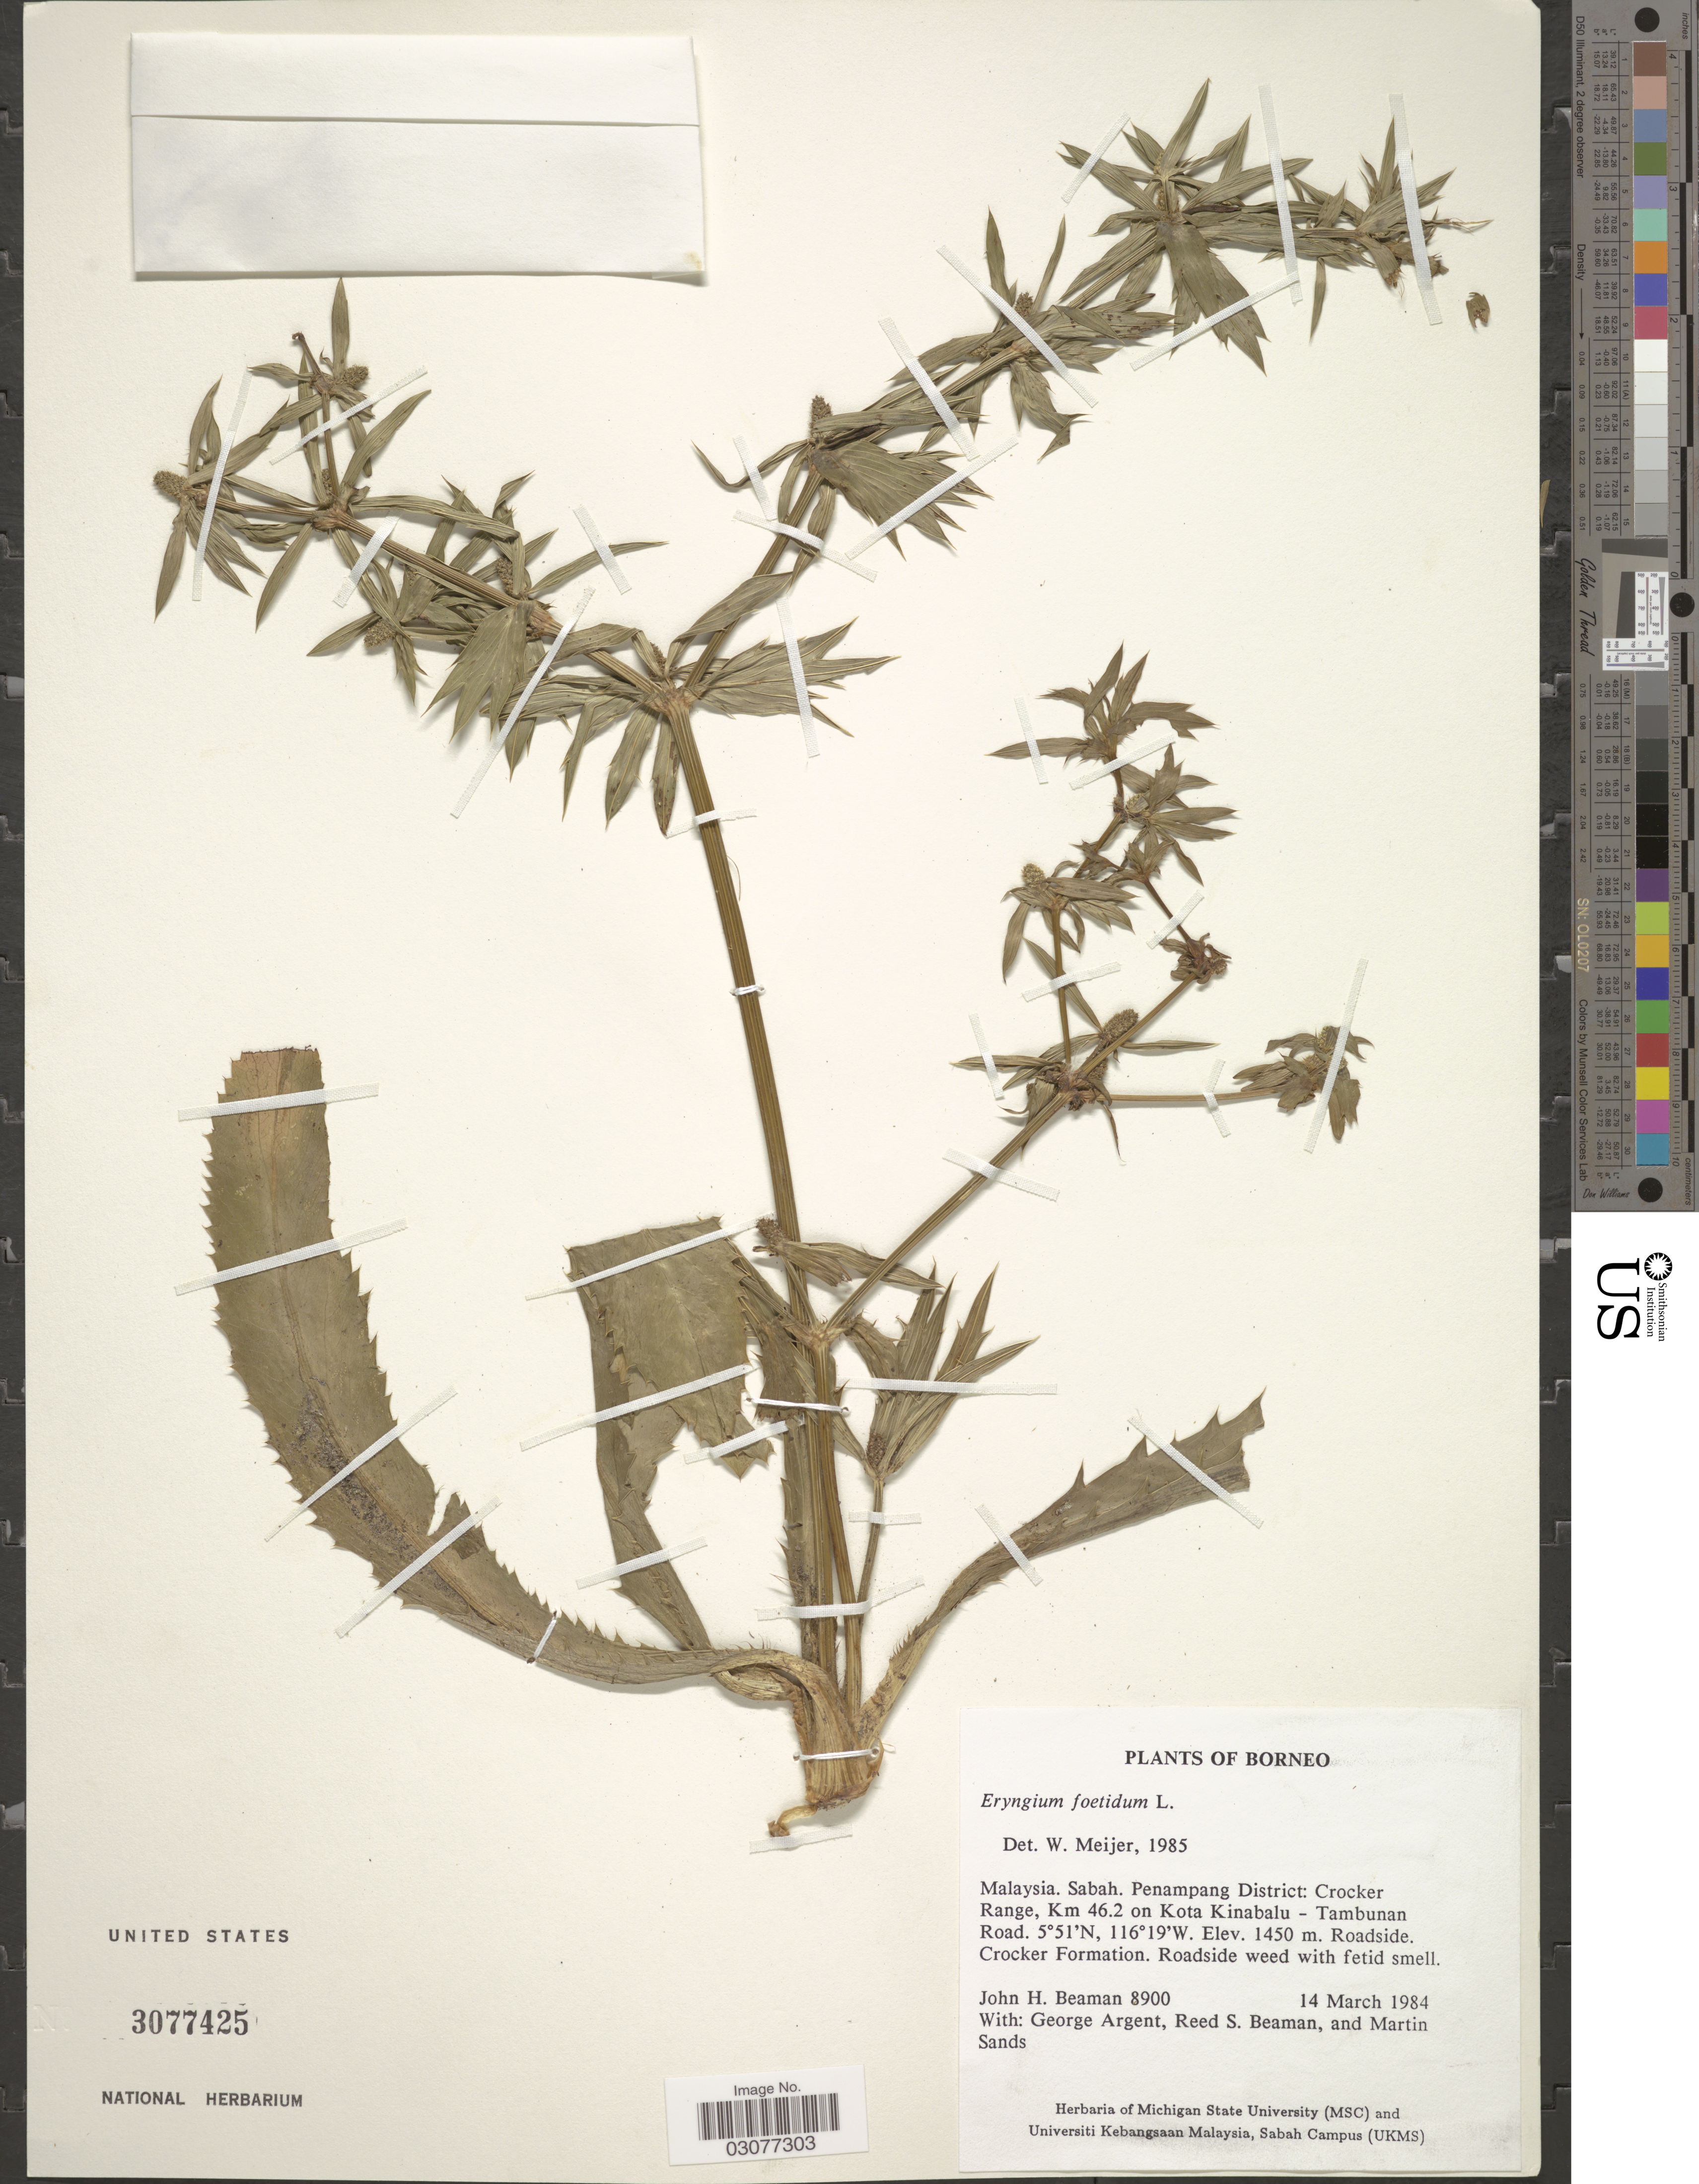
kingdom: Plantae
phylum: Tracheophyta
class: Magnoliopsida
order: Apiales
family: Apiaceae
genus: Eryngium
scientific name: Eryngium foetidum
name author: L.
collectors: J. H. Beaman, G. Argent, R. S. Beaman & M. Sands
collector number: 8900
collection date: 1984-03-14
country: Malaysia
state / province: Sabah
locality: Penampang District: Crocker Range, Km 46.2 on Kota Kinabalu-Tambunan Road. Roadside. Crocker Formation.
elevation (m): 1450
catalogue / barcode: US 3077425